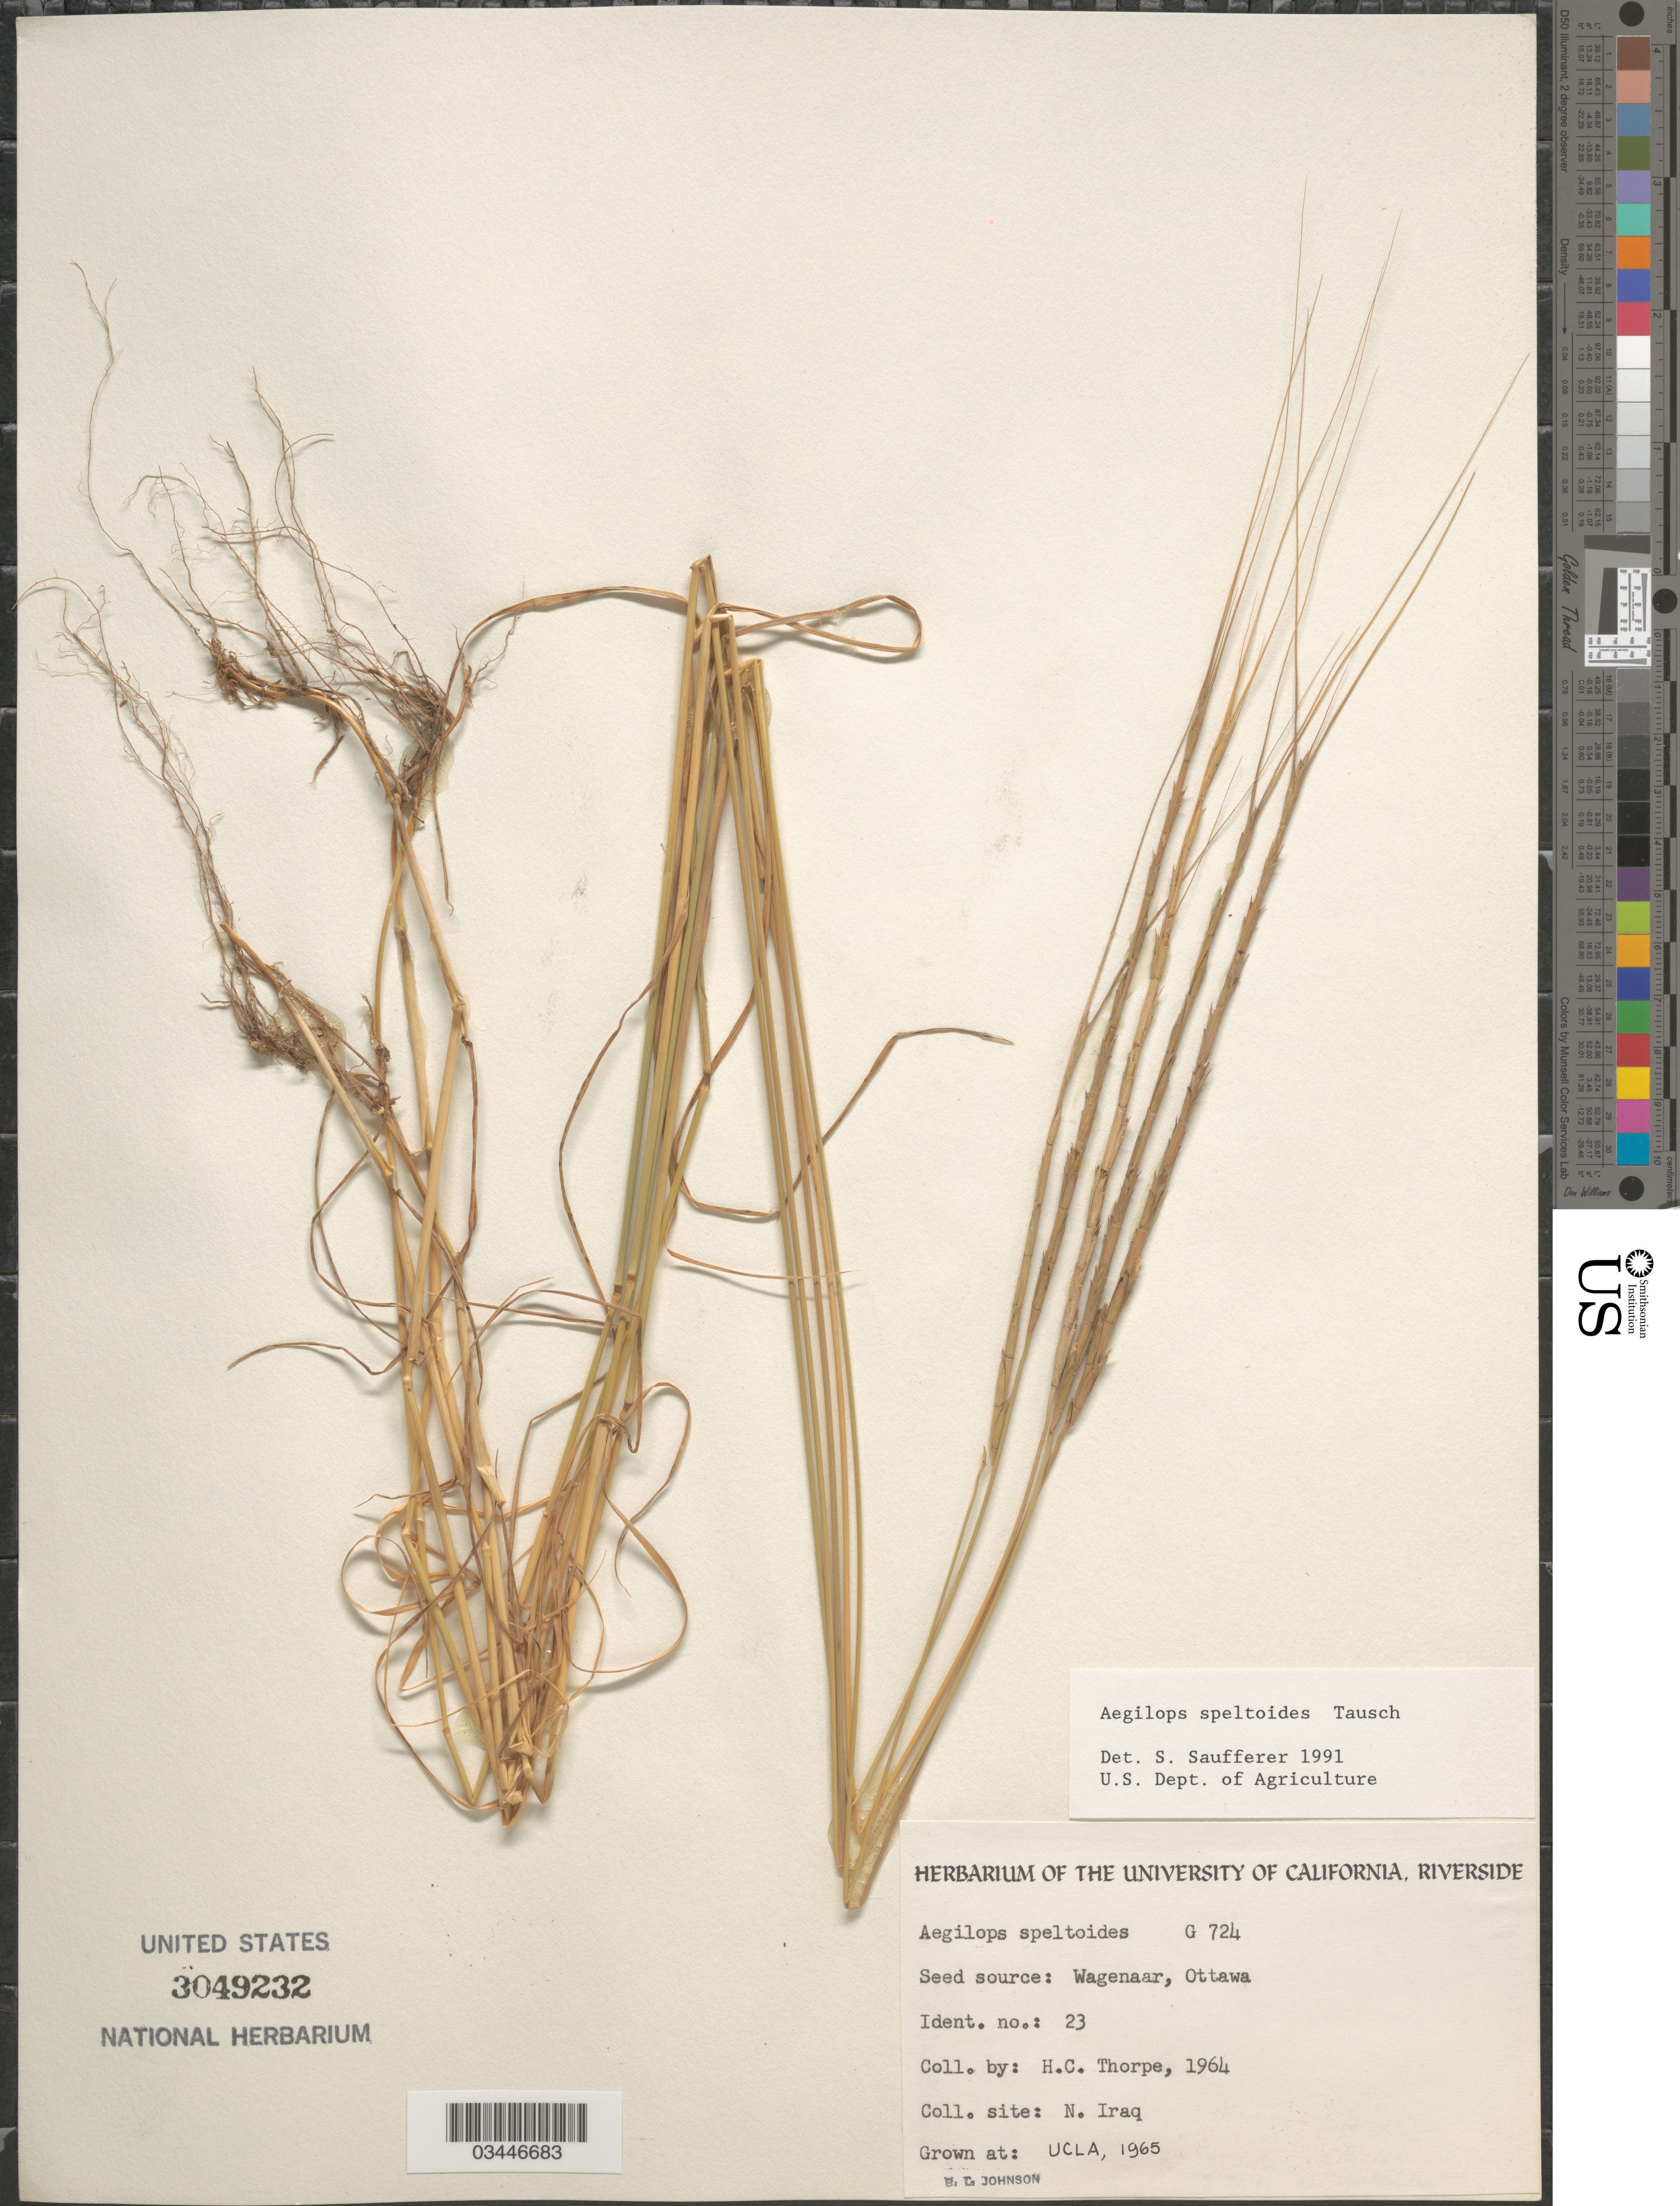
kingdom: Plantae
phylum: Tracheophyta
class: Liliopsida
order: Poales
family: Poaceae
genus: Aegilops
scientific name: Aegilops speltoides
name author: Tausch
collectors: B. Johnson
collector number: G724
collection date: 1965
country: United States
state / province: California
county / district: Los Angeles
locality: UCLA.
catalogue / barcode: US 3049232